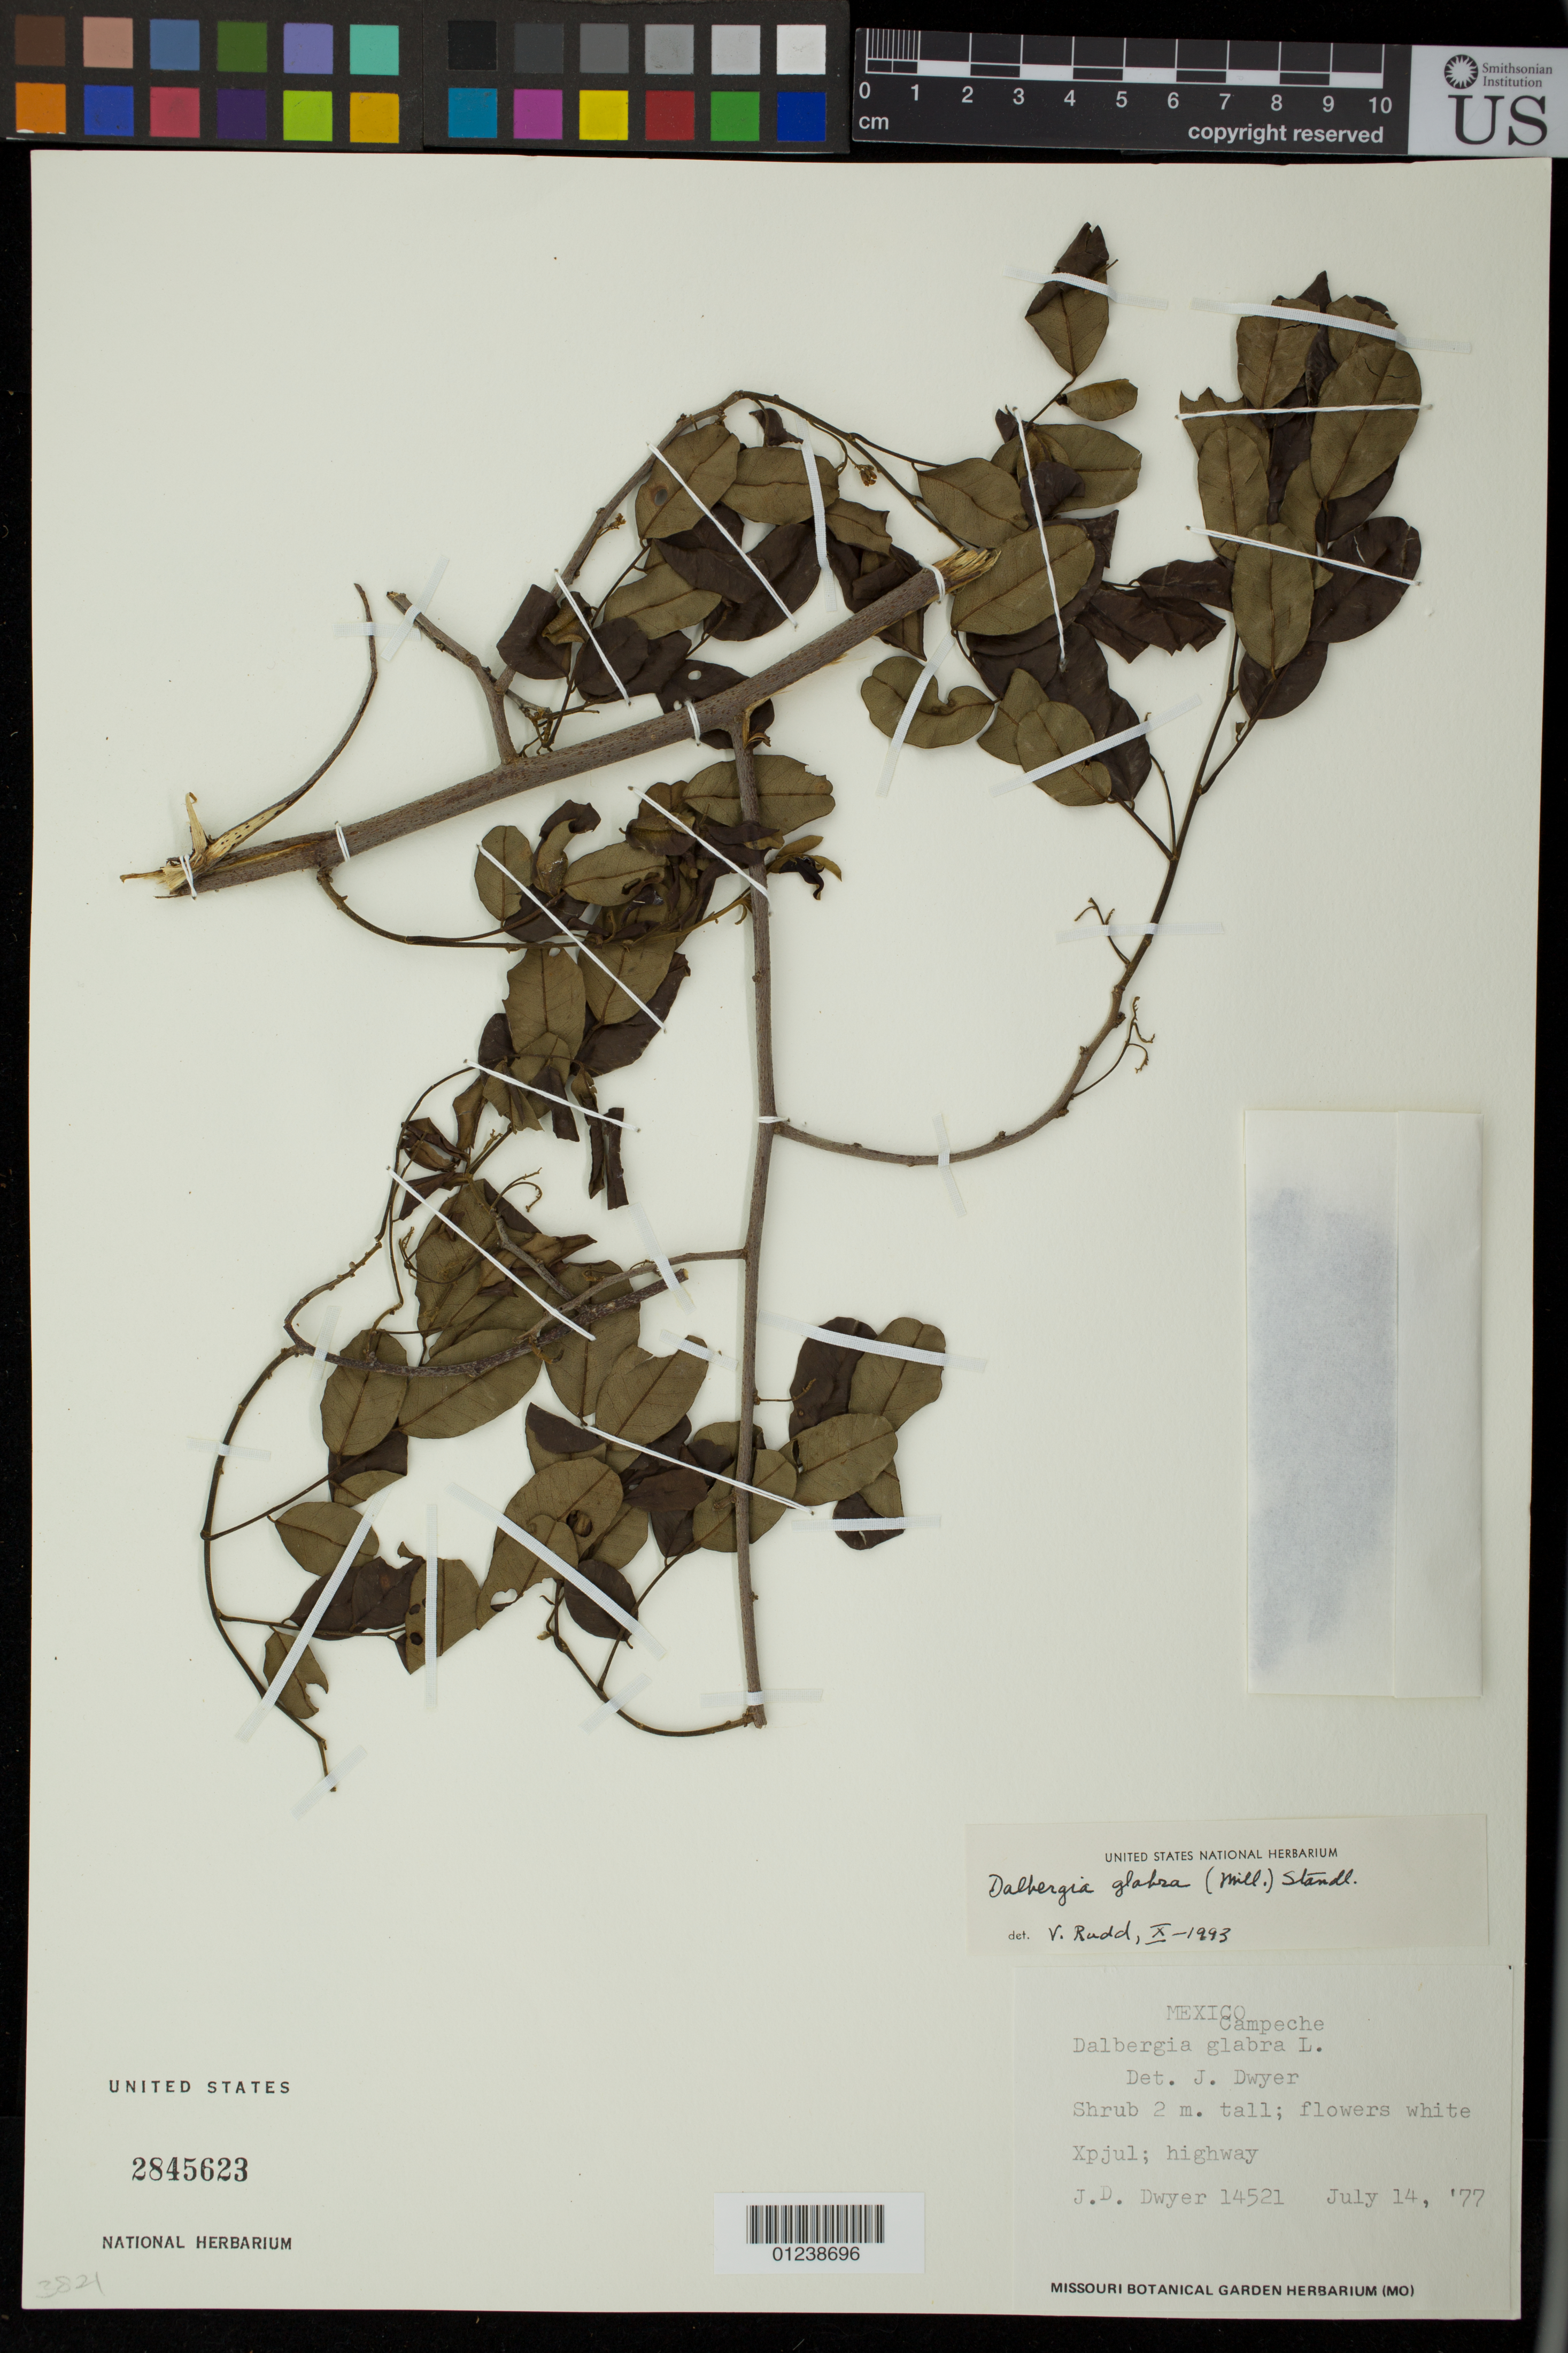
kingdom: Plantae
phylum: Tracheophyta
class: Magnoliopsida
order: Fabales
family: Fabaceae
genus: Dalbergia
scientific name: Dalbergia glabra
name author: (Mill.) Standl.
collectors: J. D. Dwyer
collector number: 14521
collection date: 1977-07-14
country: Mexico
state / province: Campeche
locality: Xpjul; highway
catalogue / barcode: US 2845623